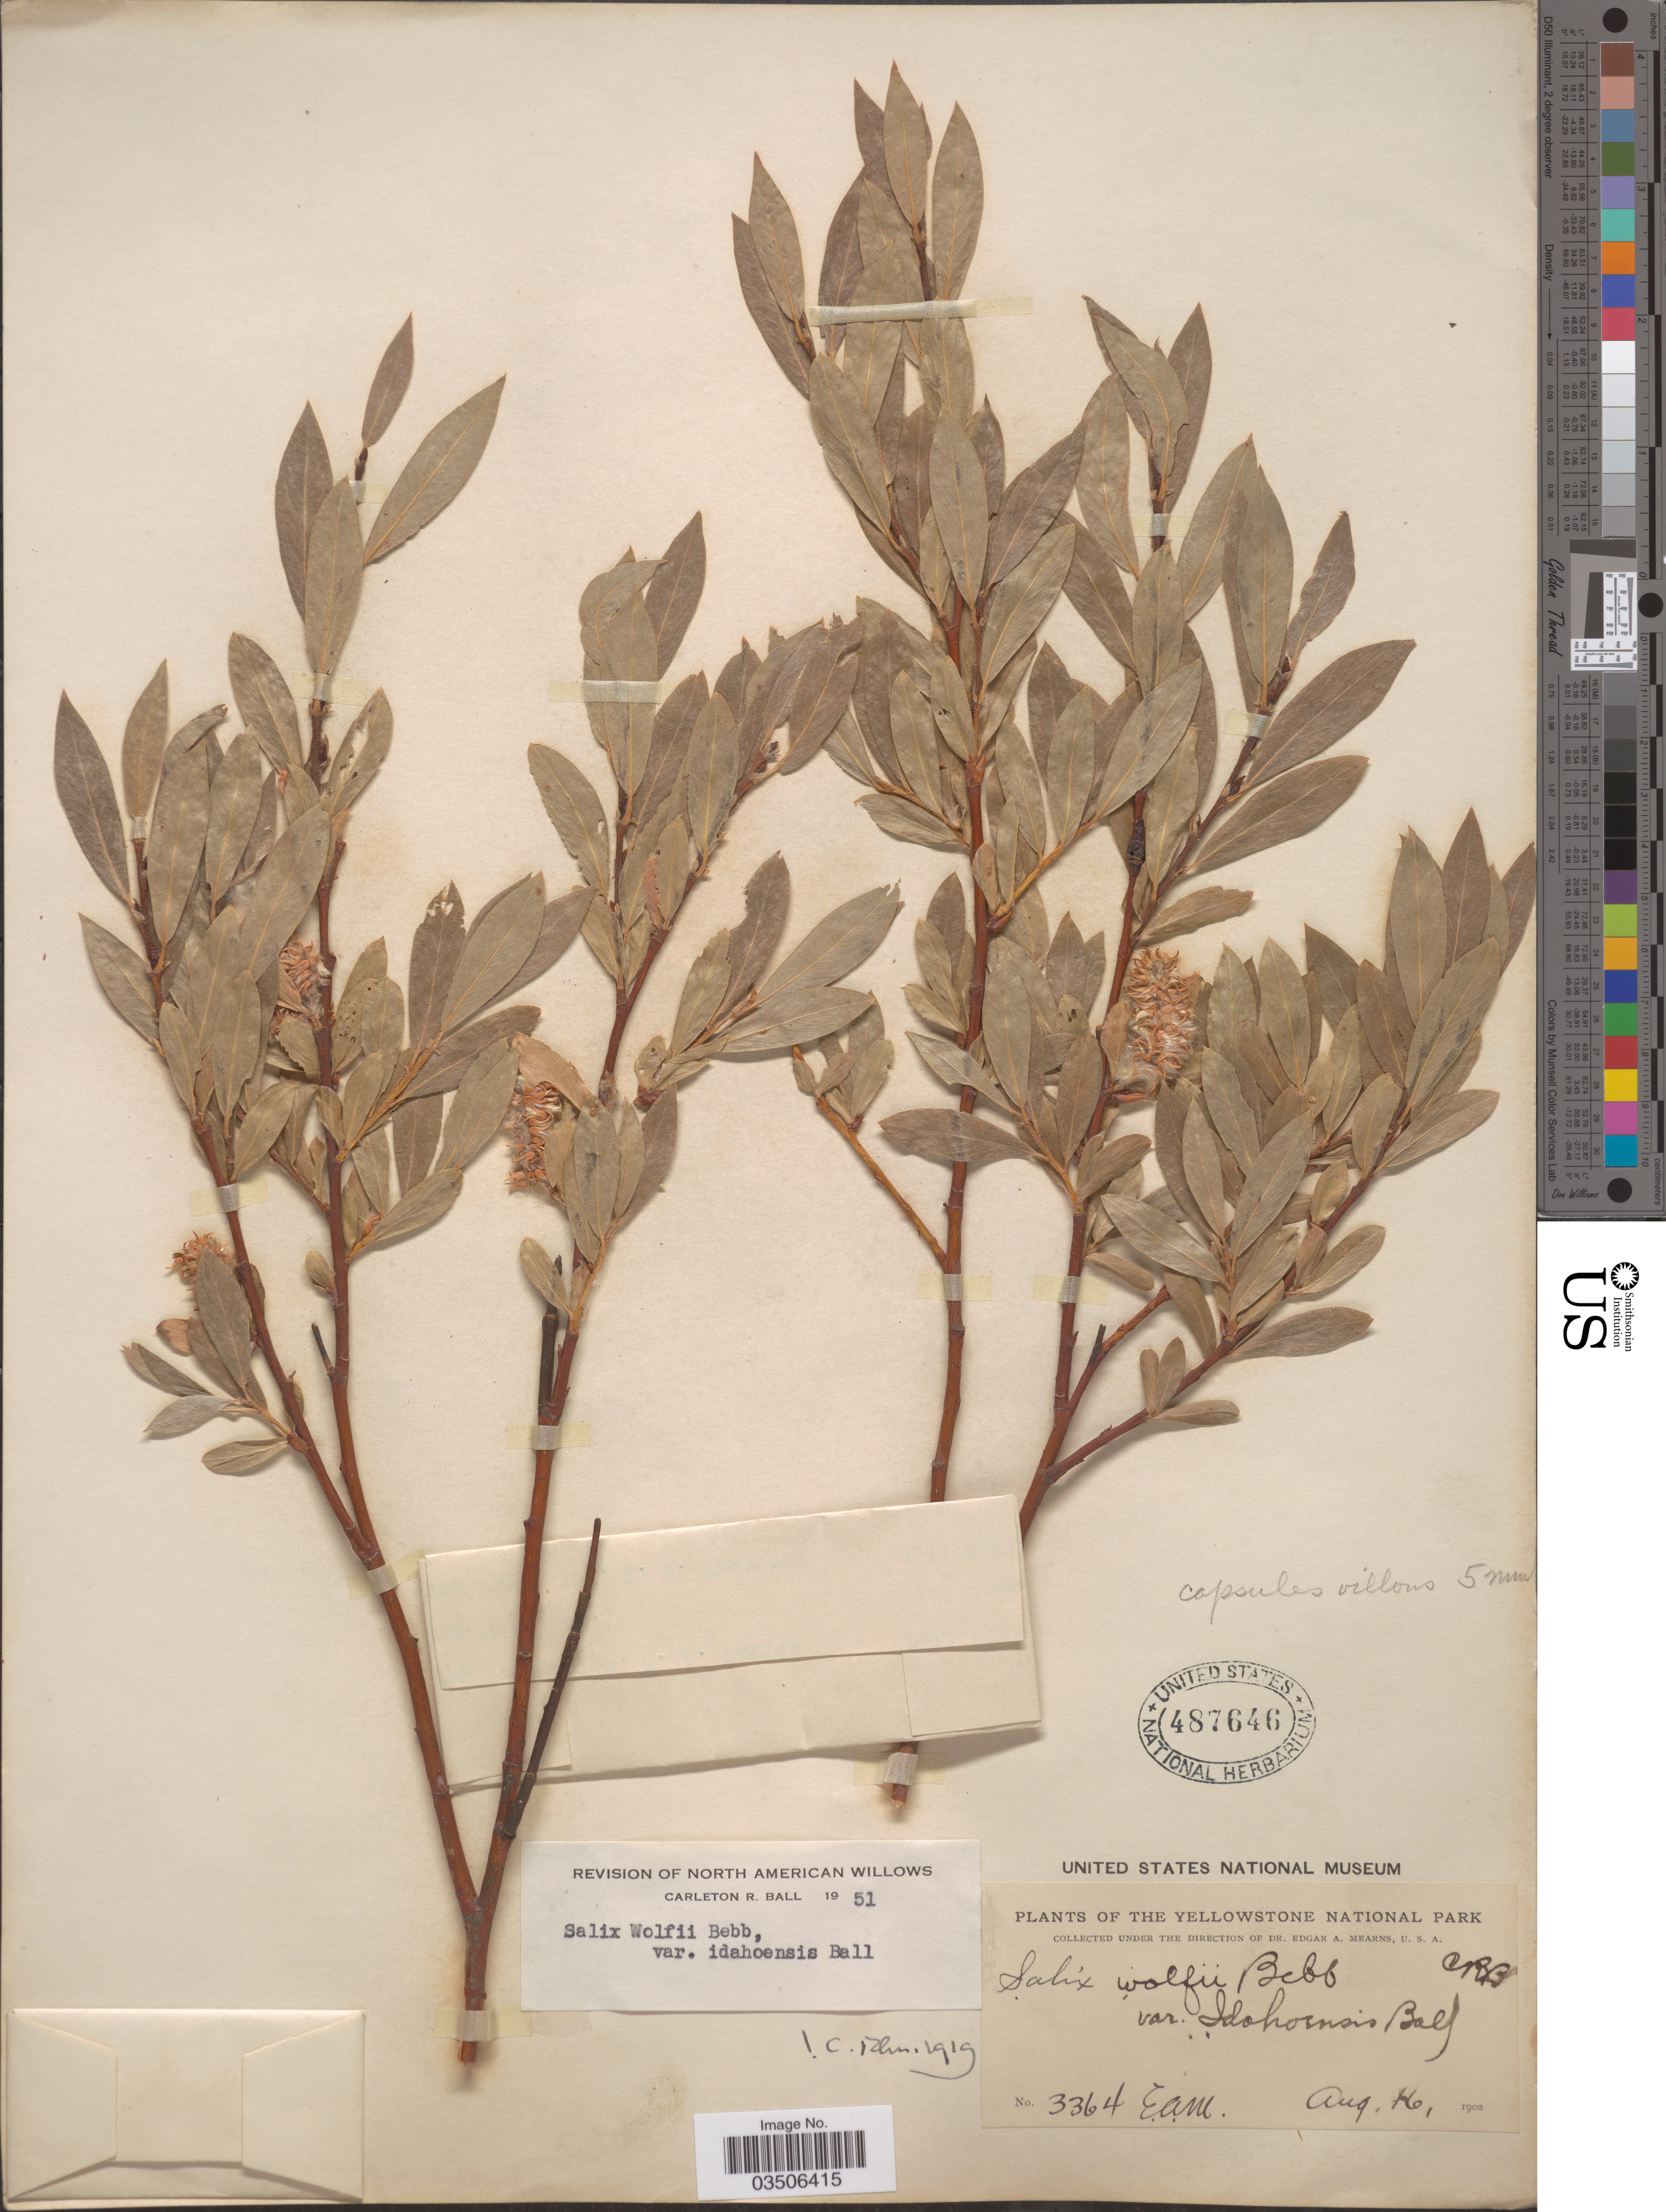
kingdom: Plantae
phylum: Tracheophyta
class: Magnoliopsida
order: Malpighiales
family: Salicaceae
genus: Salix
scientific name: Salix wolfii var. idahoensis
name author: C.R. Ball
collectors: E. A. Mearns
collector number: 3364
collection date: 1902-08-16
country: United States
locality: The Yellowstone National Park.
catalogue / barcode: US 487646